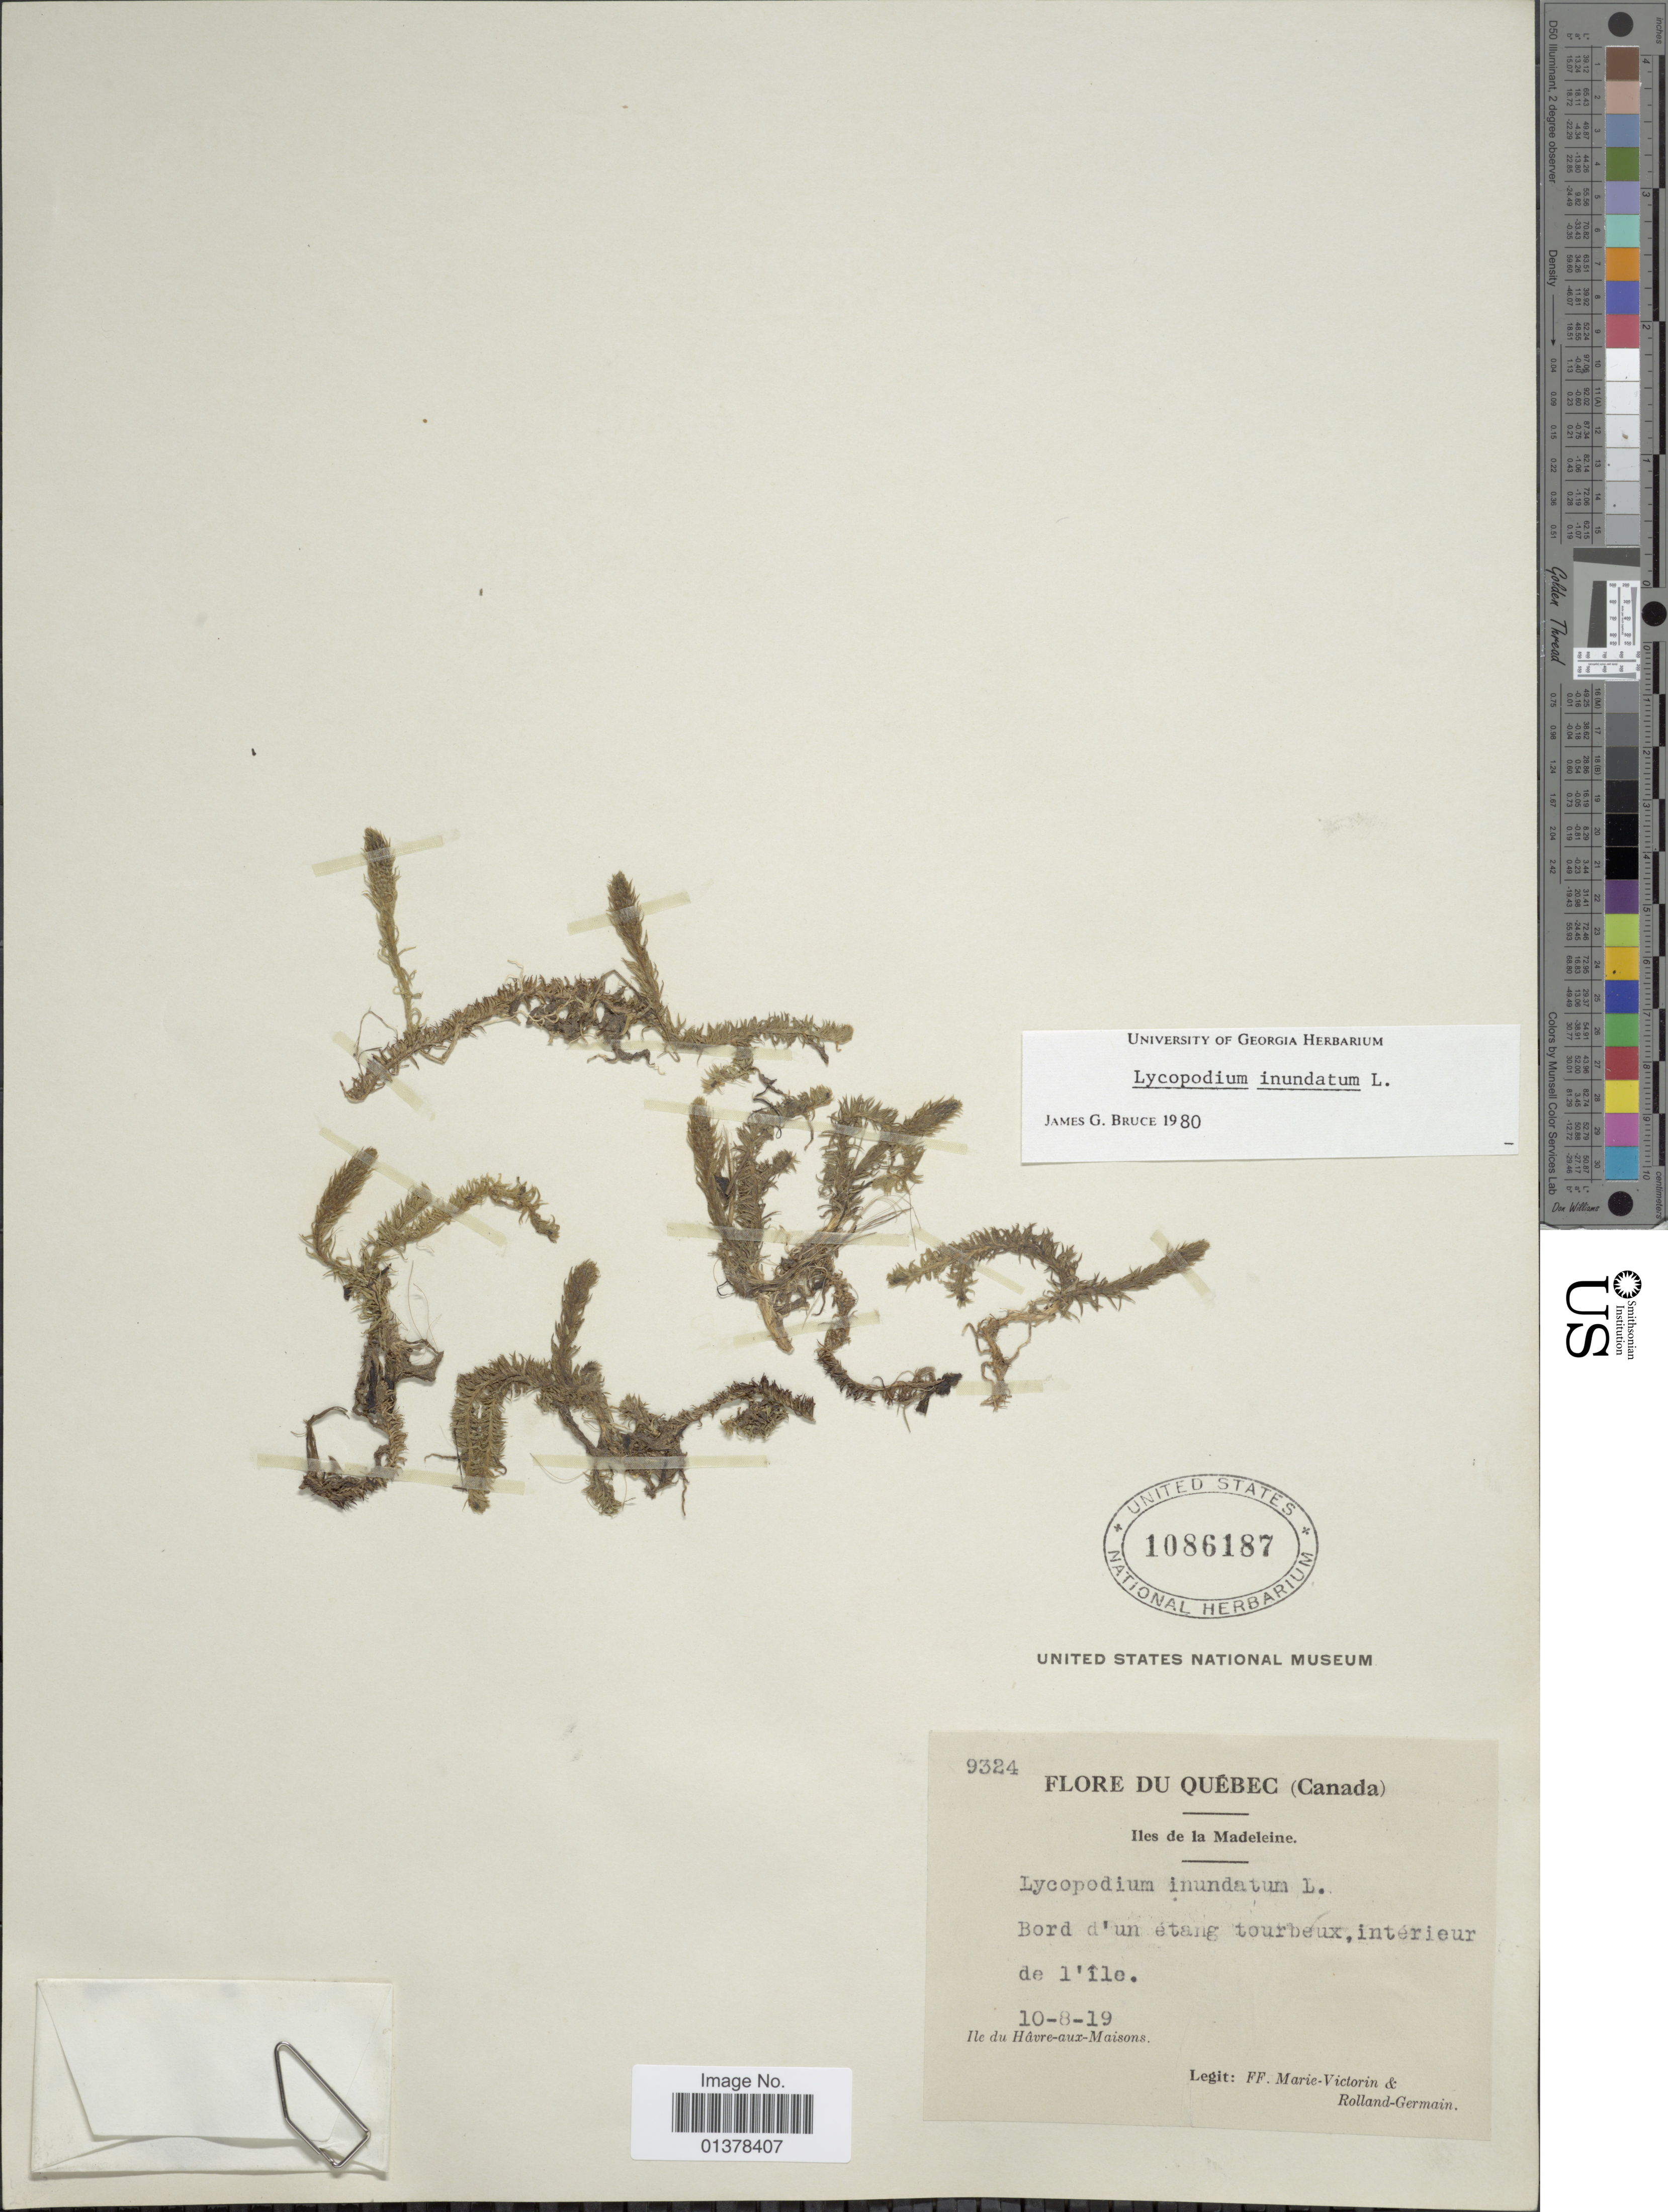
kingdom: Plantae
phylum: Tracheophyta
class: Lycopodiopsida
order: Lycopodiales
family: Lycopodiaceae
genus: Lycopodiella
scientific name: Lycopodiella inundata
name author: (L.) Holub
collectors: Fr. Marie-Victorin & Rolland-Germain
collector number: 9324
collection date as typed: Transcribed d/m/y: 10/8/19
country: Canada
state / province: Quebec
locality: Bord d'un etang tourbeux, interieur de l'Ile, Ile du Havre-aux-Maisons, Iles de la Madeleine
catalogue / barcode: US 1086187